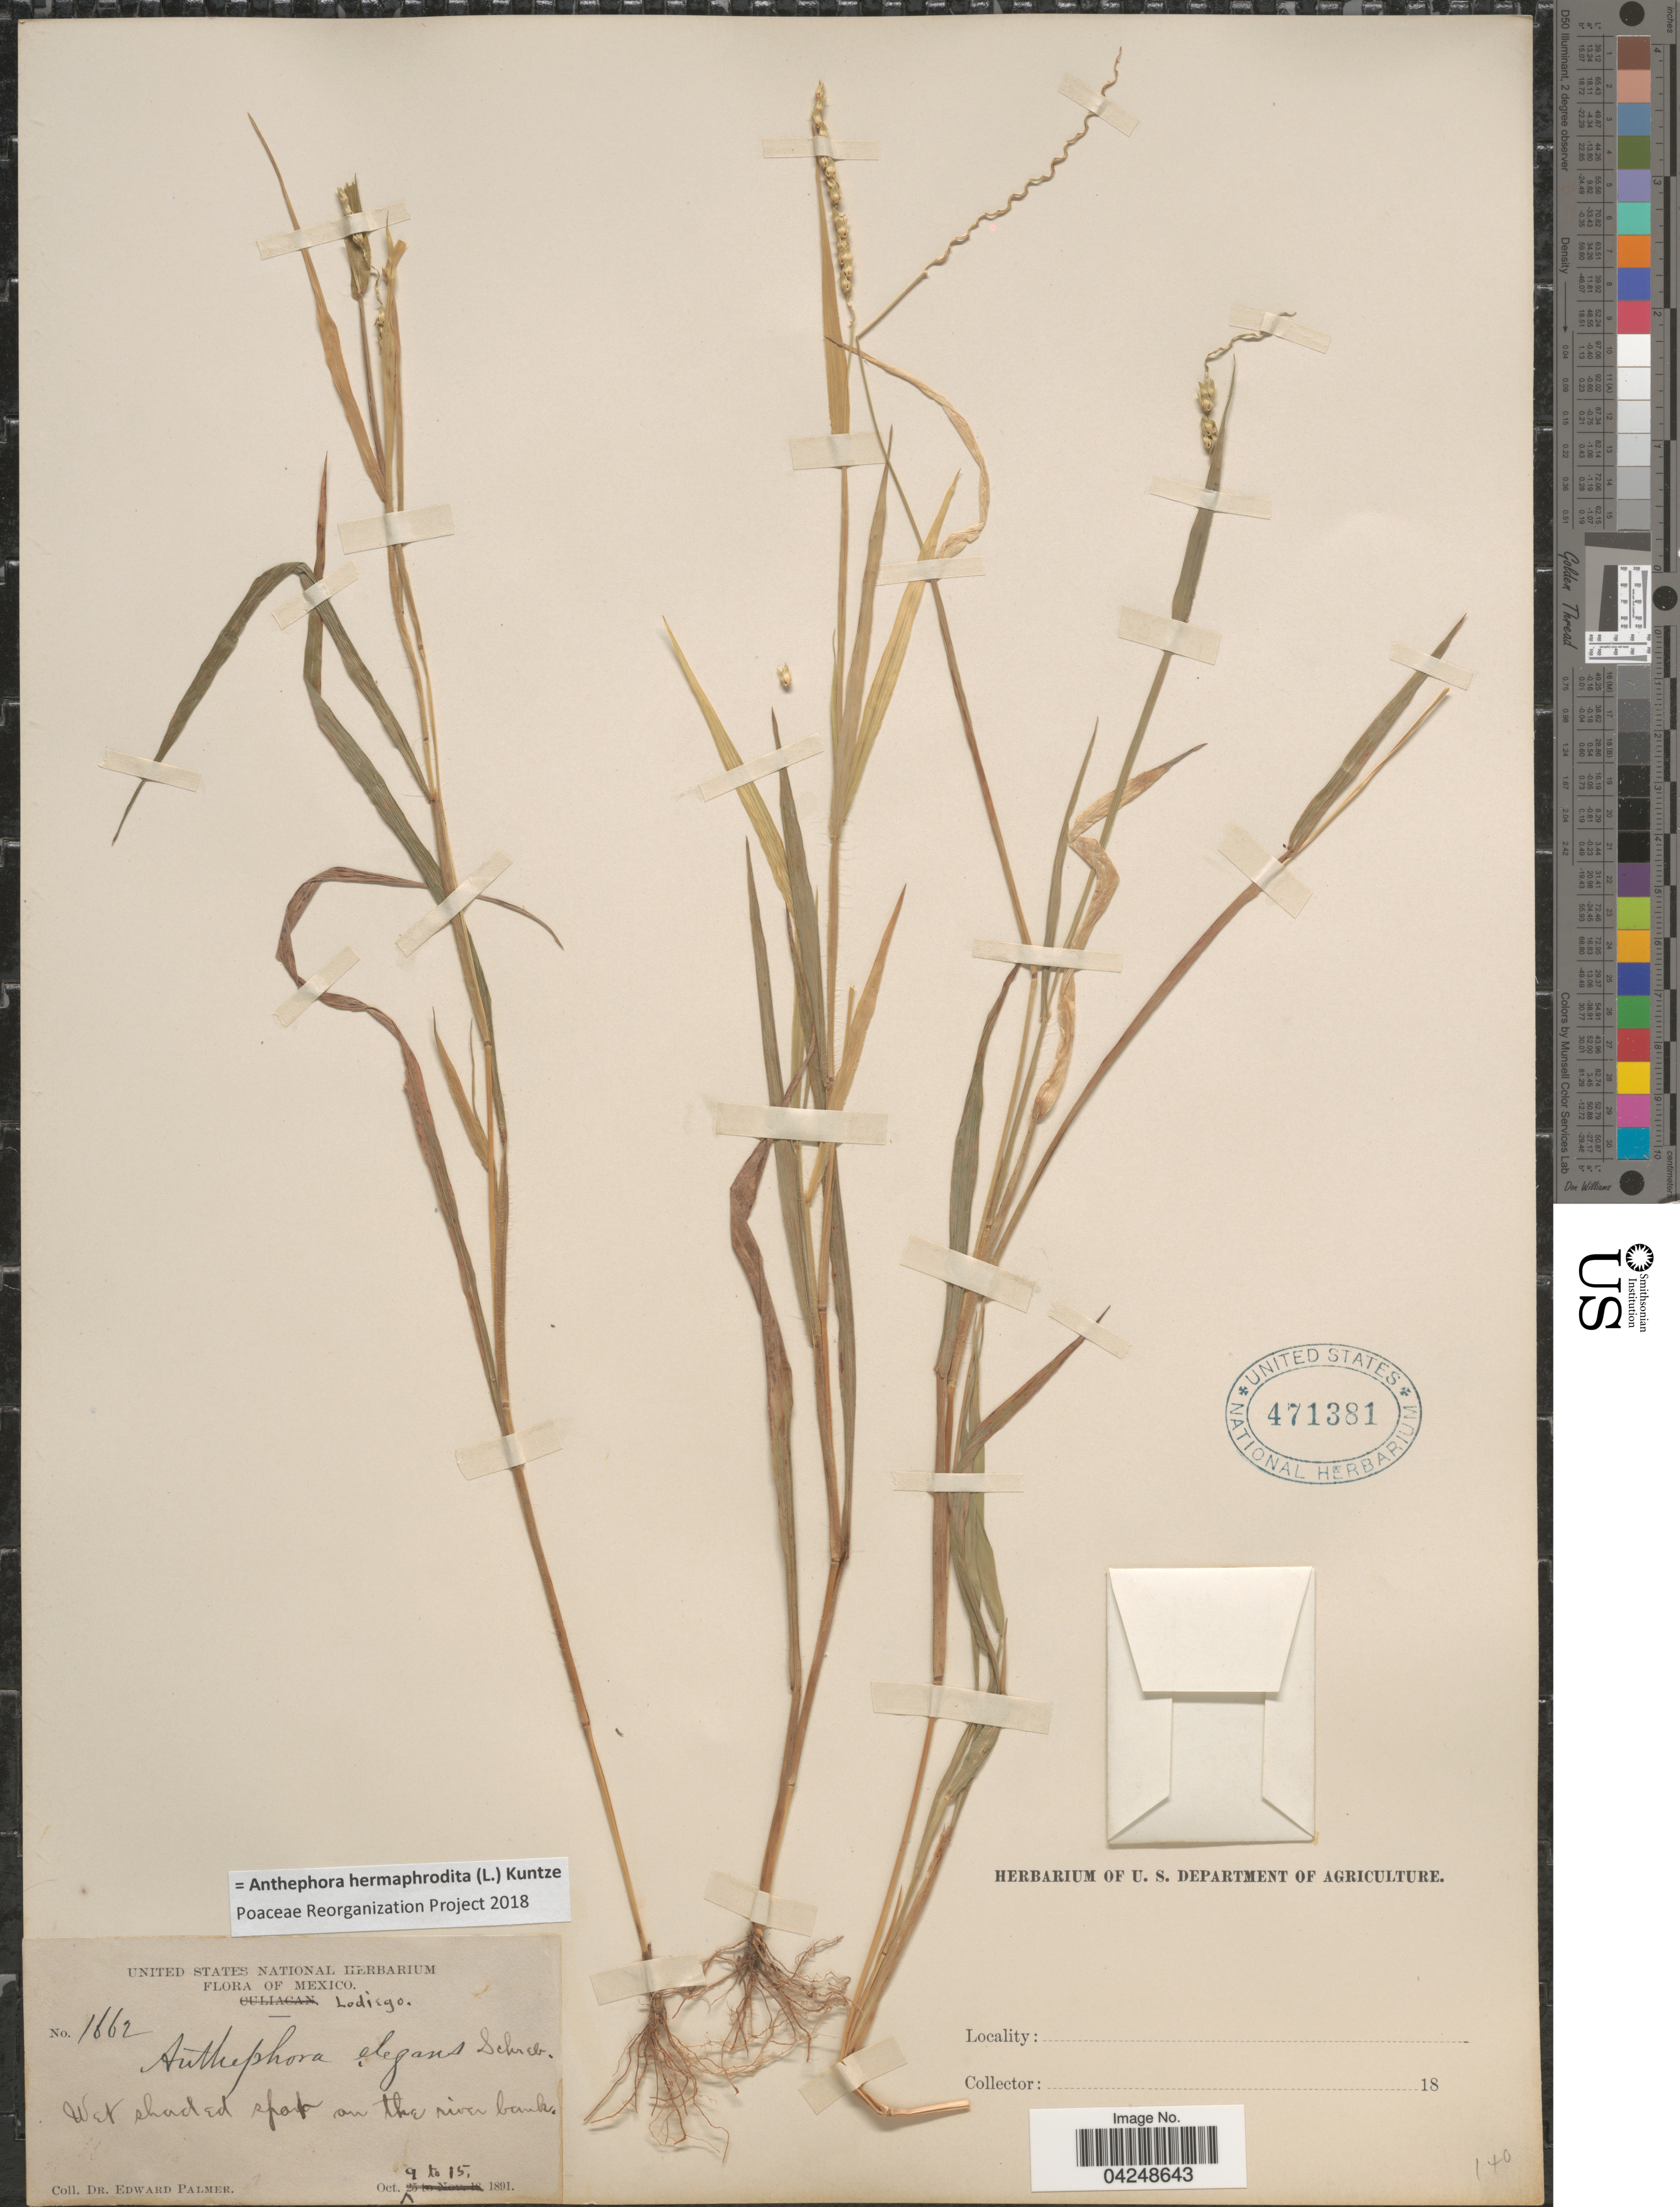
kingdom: Plantae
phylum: Tracheophyta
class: Liliopsida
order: Poales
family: Poaceae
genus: Anthephora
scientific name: Anthephora hermaphrodita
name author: (L.) Kuntze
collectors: E. Palmer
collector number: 1662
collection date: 1891-10-09/1891-10-15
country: Mexico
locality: Lodiego.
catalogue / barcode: US 471381